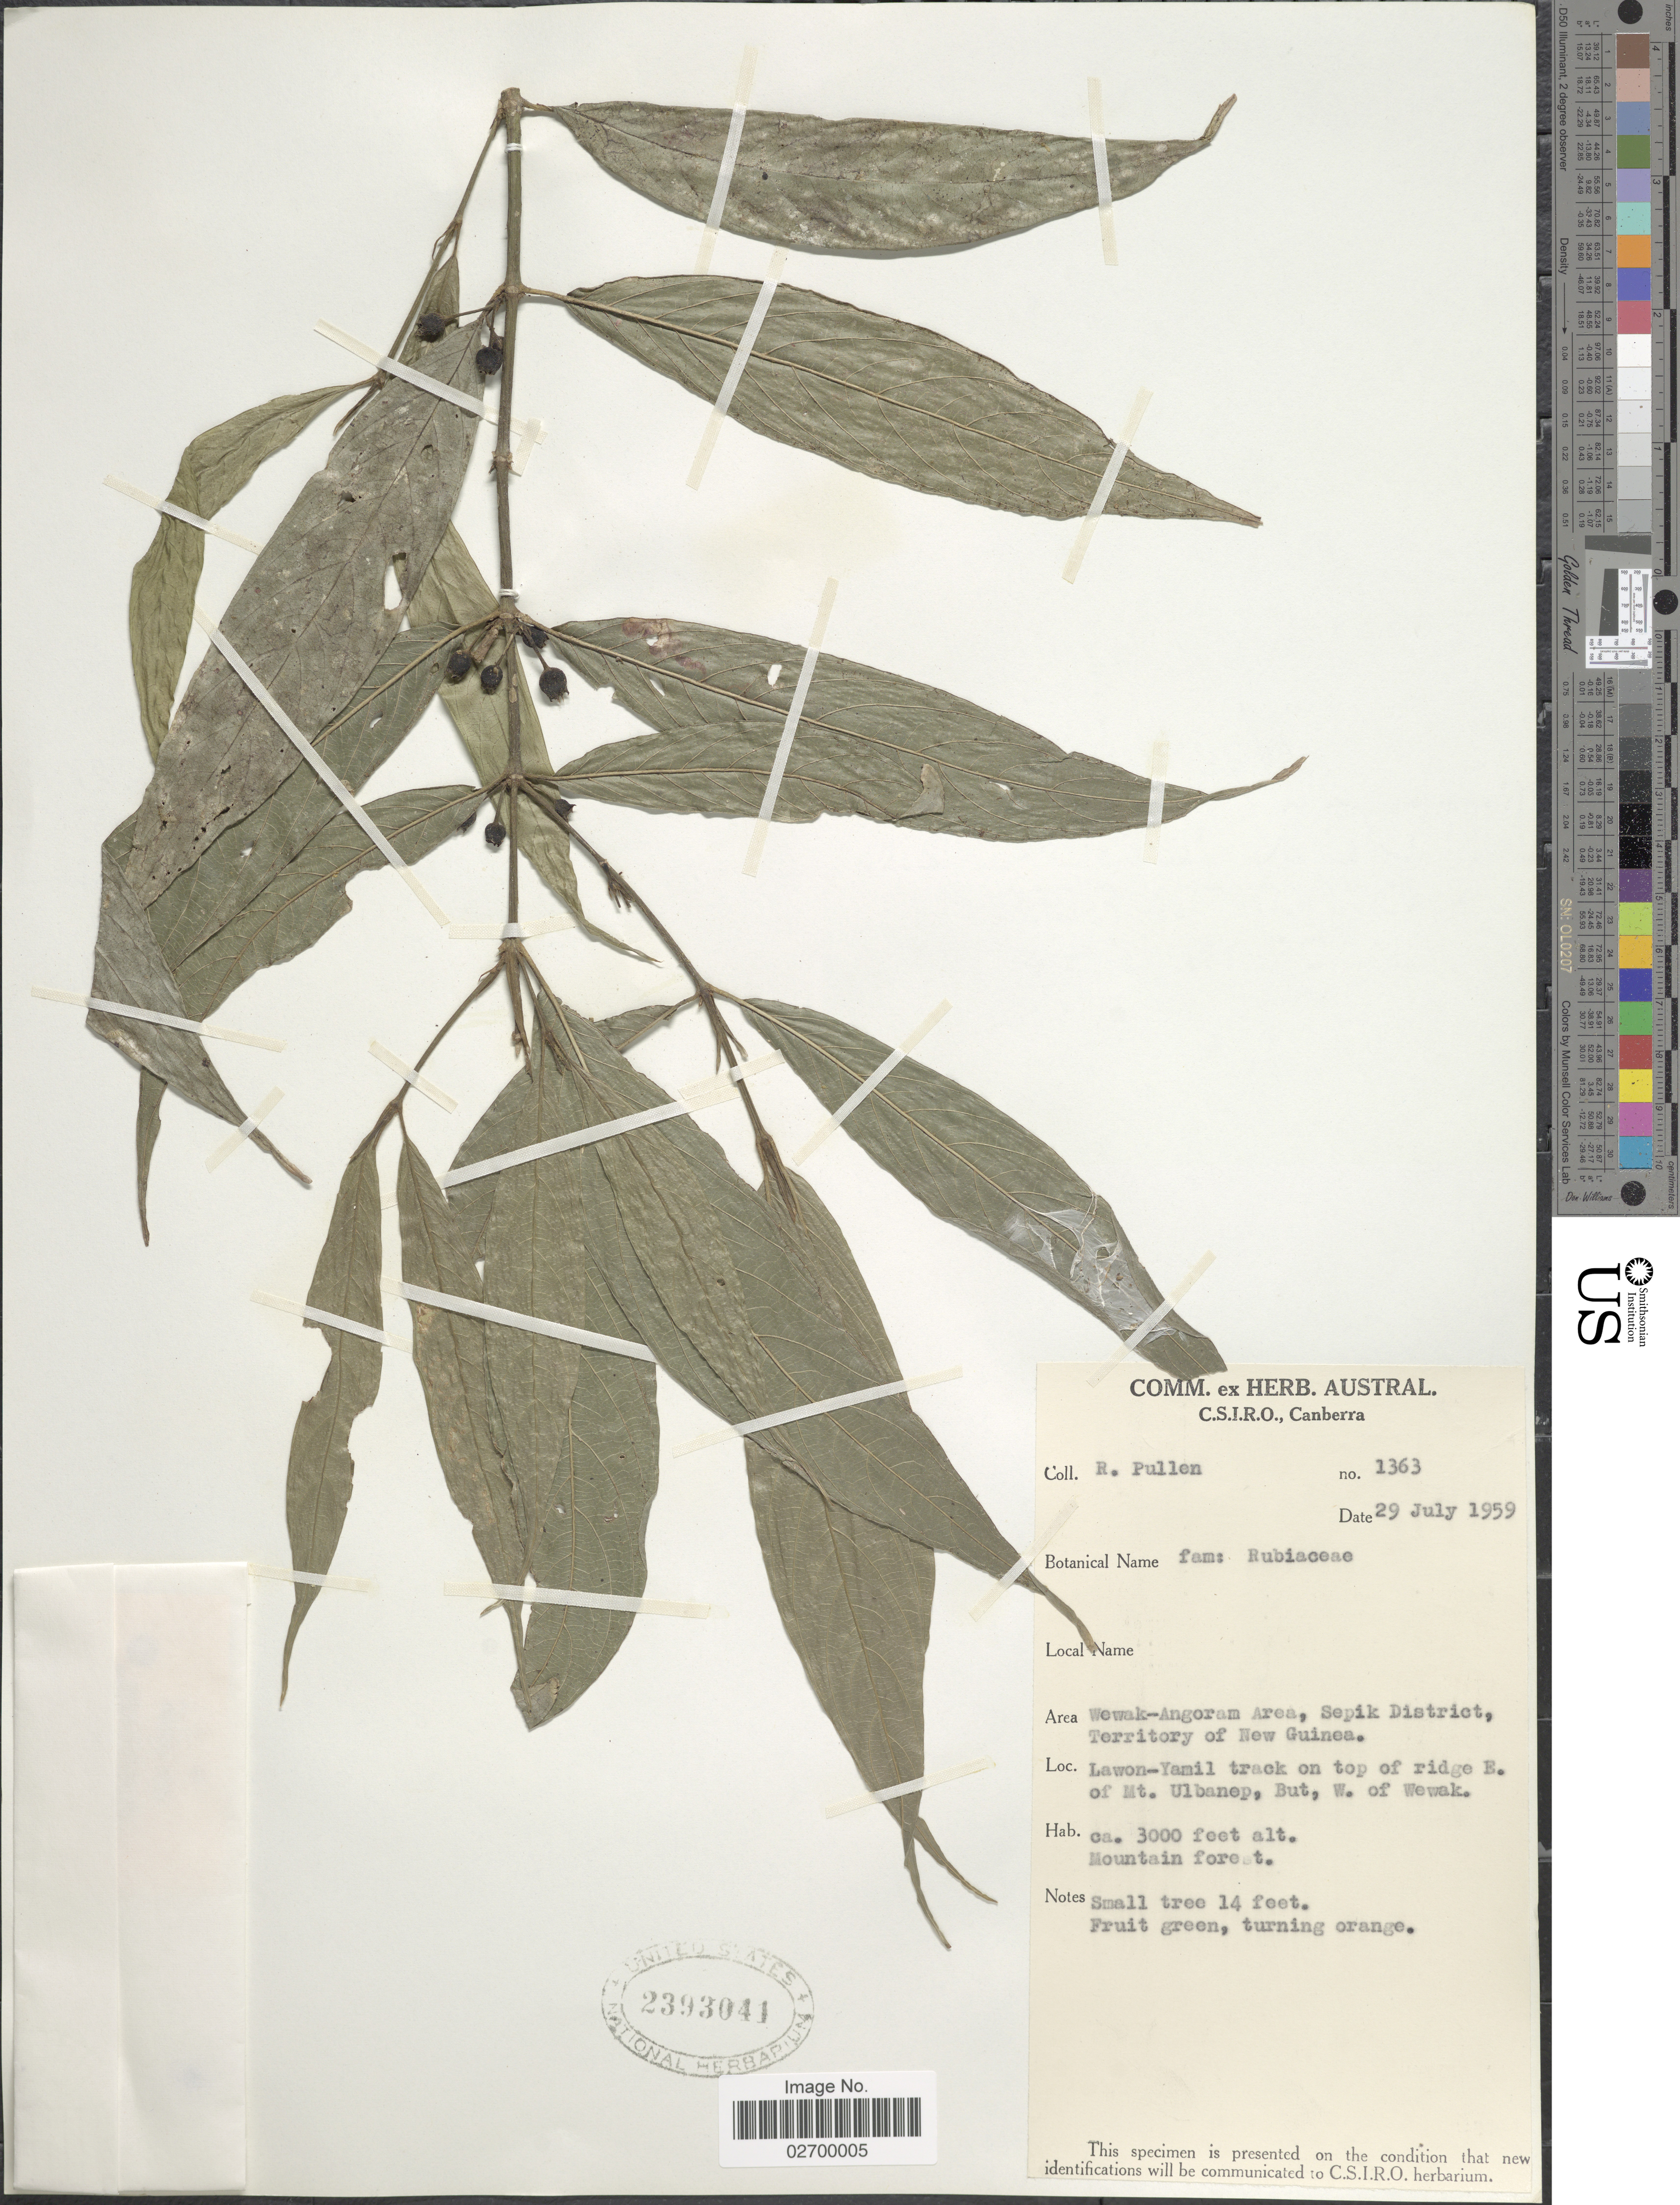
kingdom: Plantae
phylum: Tracheophyta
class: Magnoliopsida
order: Gentianales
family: Rubiaceae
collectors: R. Pullen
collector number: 1363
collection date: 1959-07-29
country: Papua New Guinea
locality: Wewak-Angoram Area, Sepik District. Territory of New Guinea. Lawon-Yamil track on top of ridge R of Mt. Ulbanep, But W. of Wewak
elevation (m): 914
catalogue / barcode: US 2393041